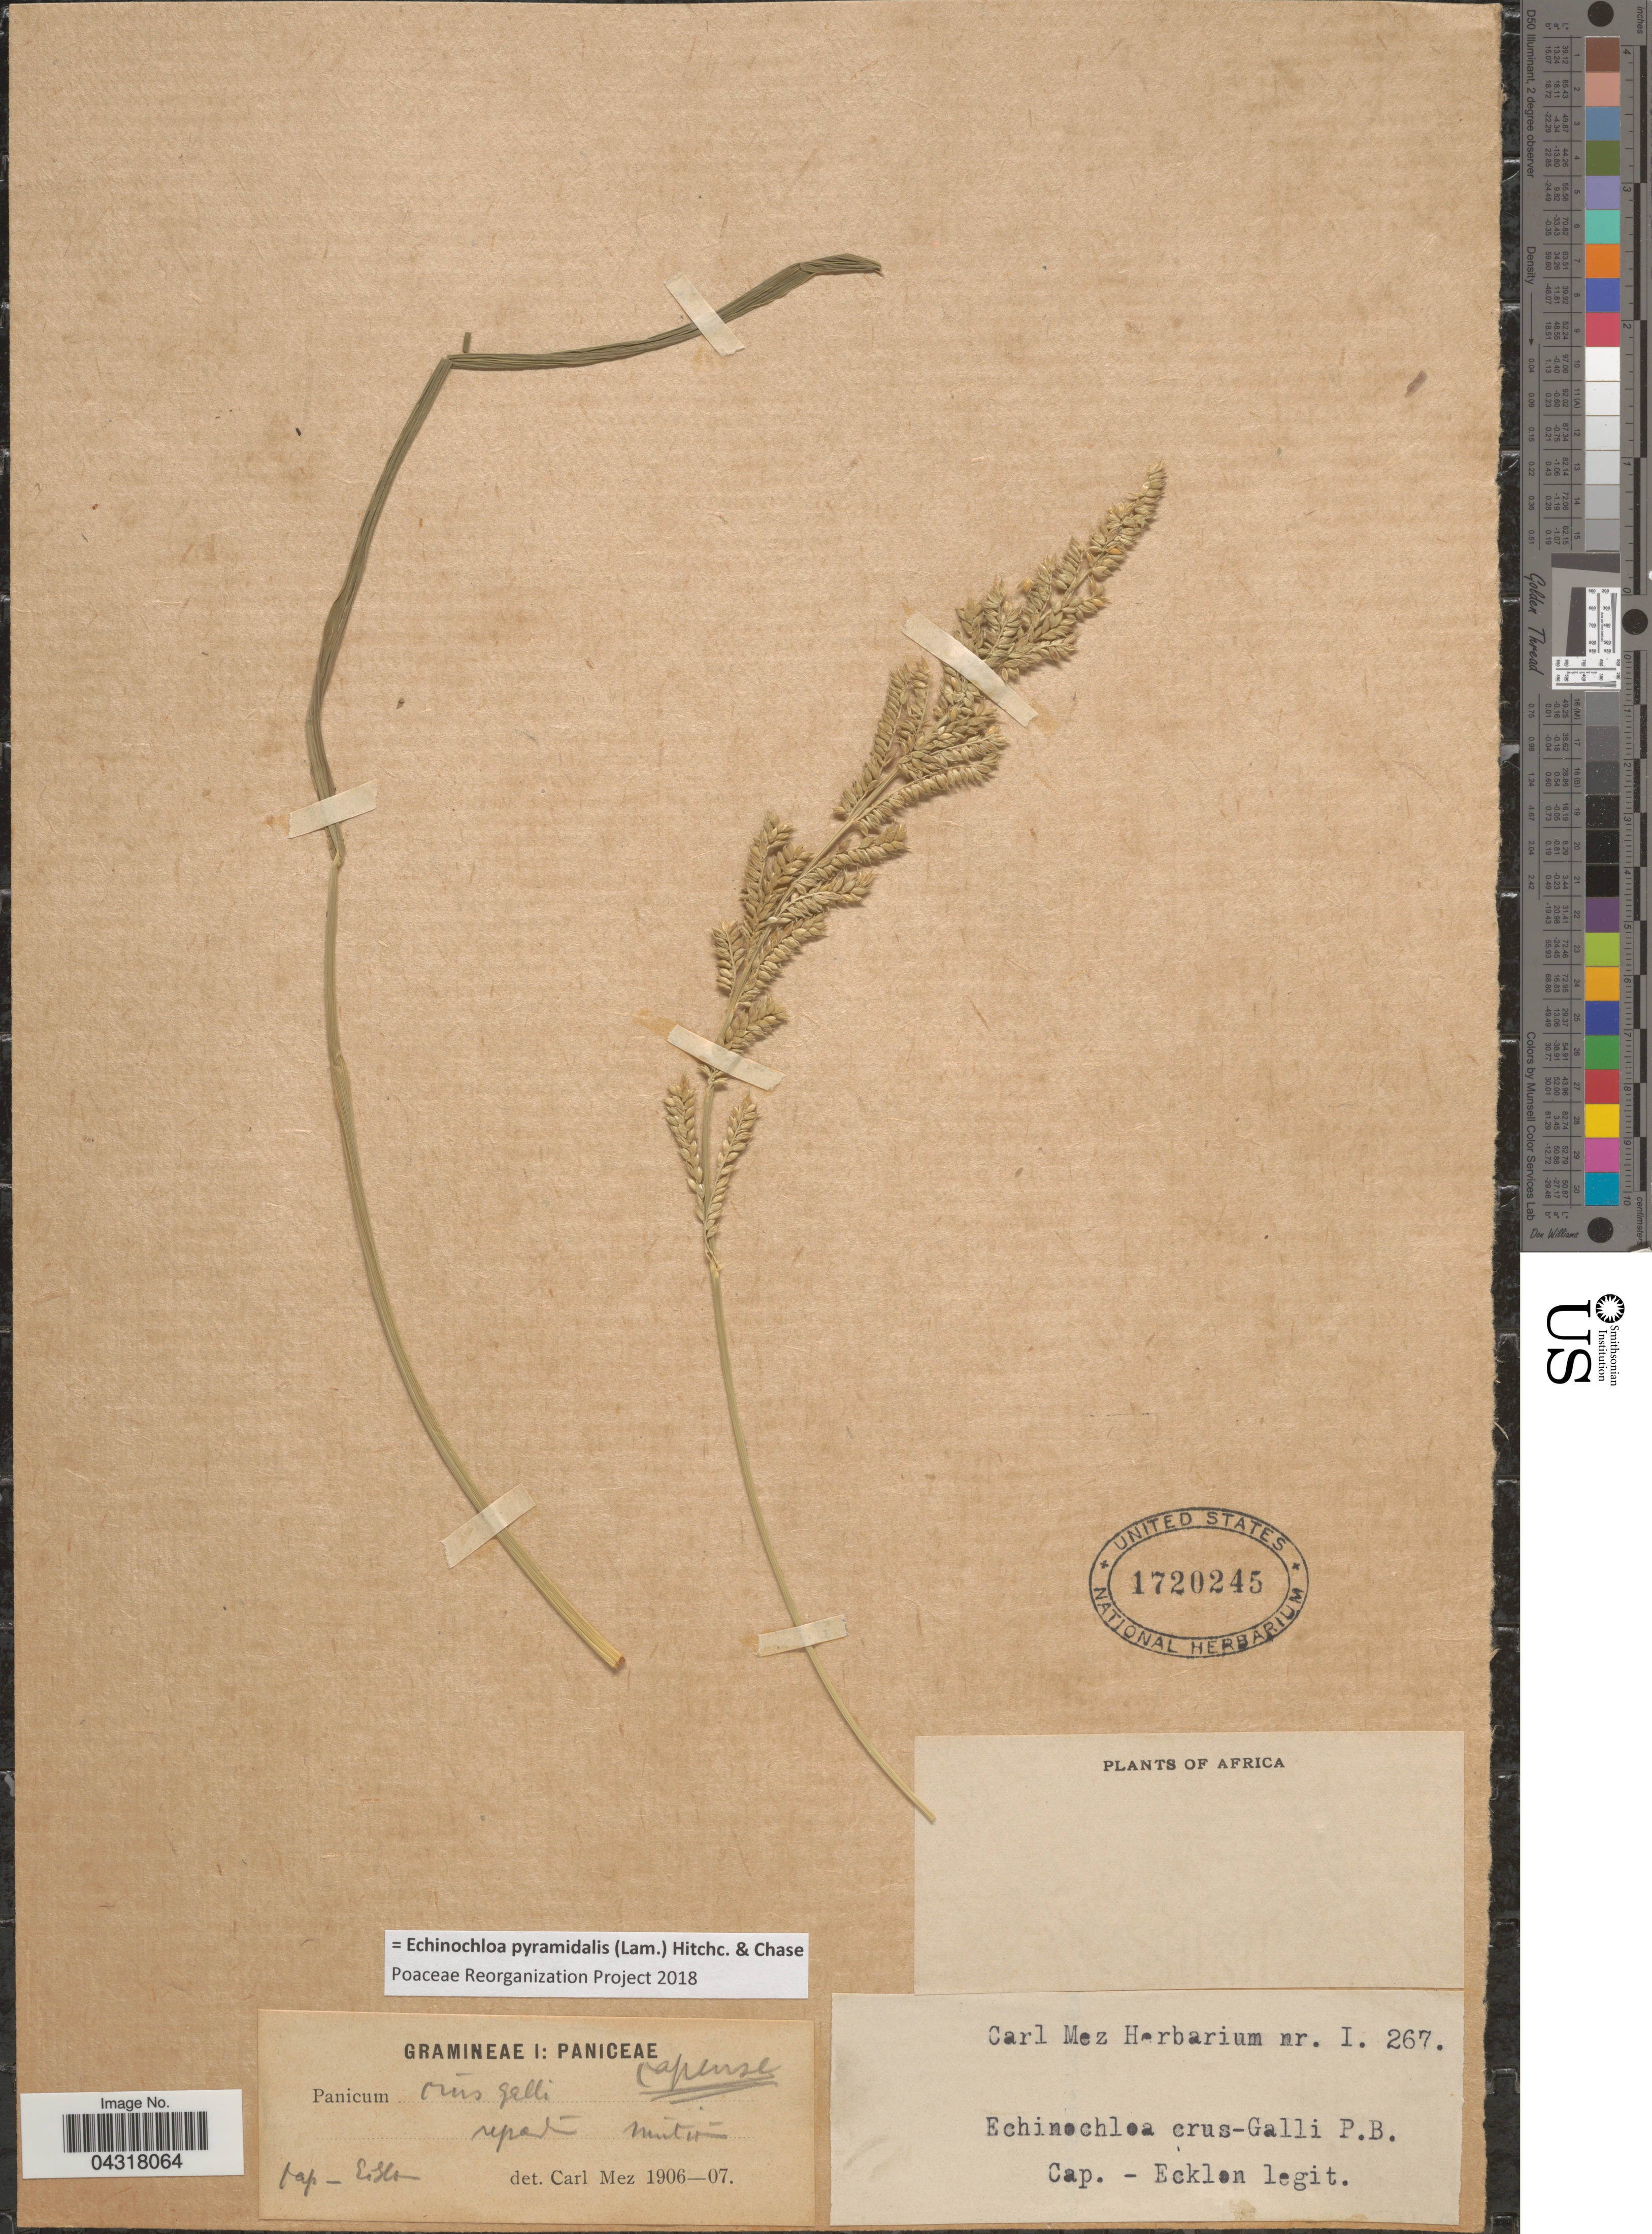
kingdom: Plantae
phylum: Tracheophyta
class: Liliopsida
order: Poales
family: Poaceae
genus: Echinochloa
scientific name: Echinochloa pyramidalis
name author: (Lam.) Hitchc. & Chase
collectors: -. Ecklon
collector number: I267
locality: Africa.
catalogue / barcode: US 1720245